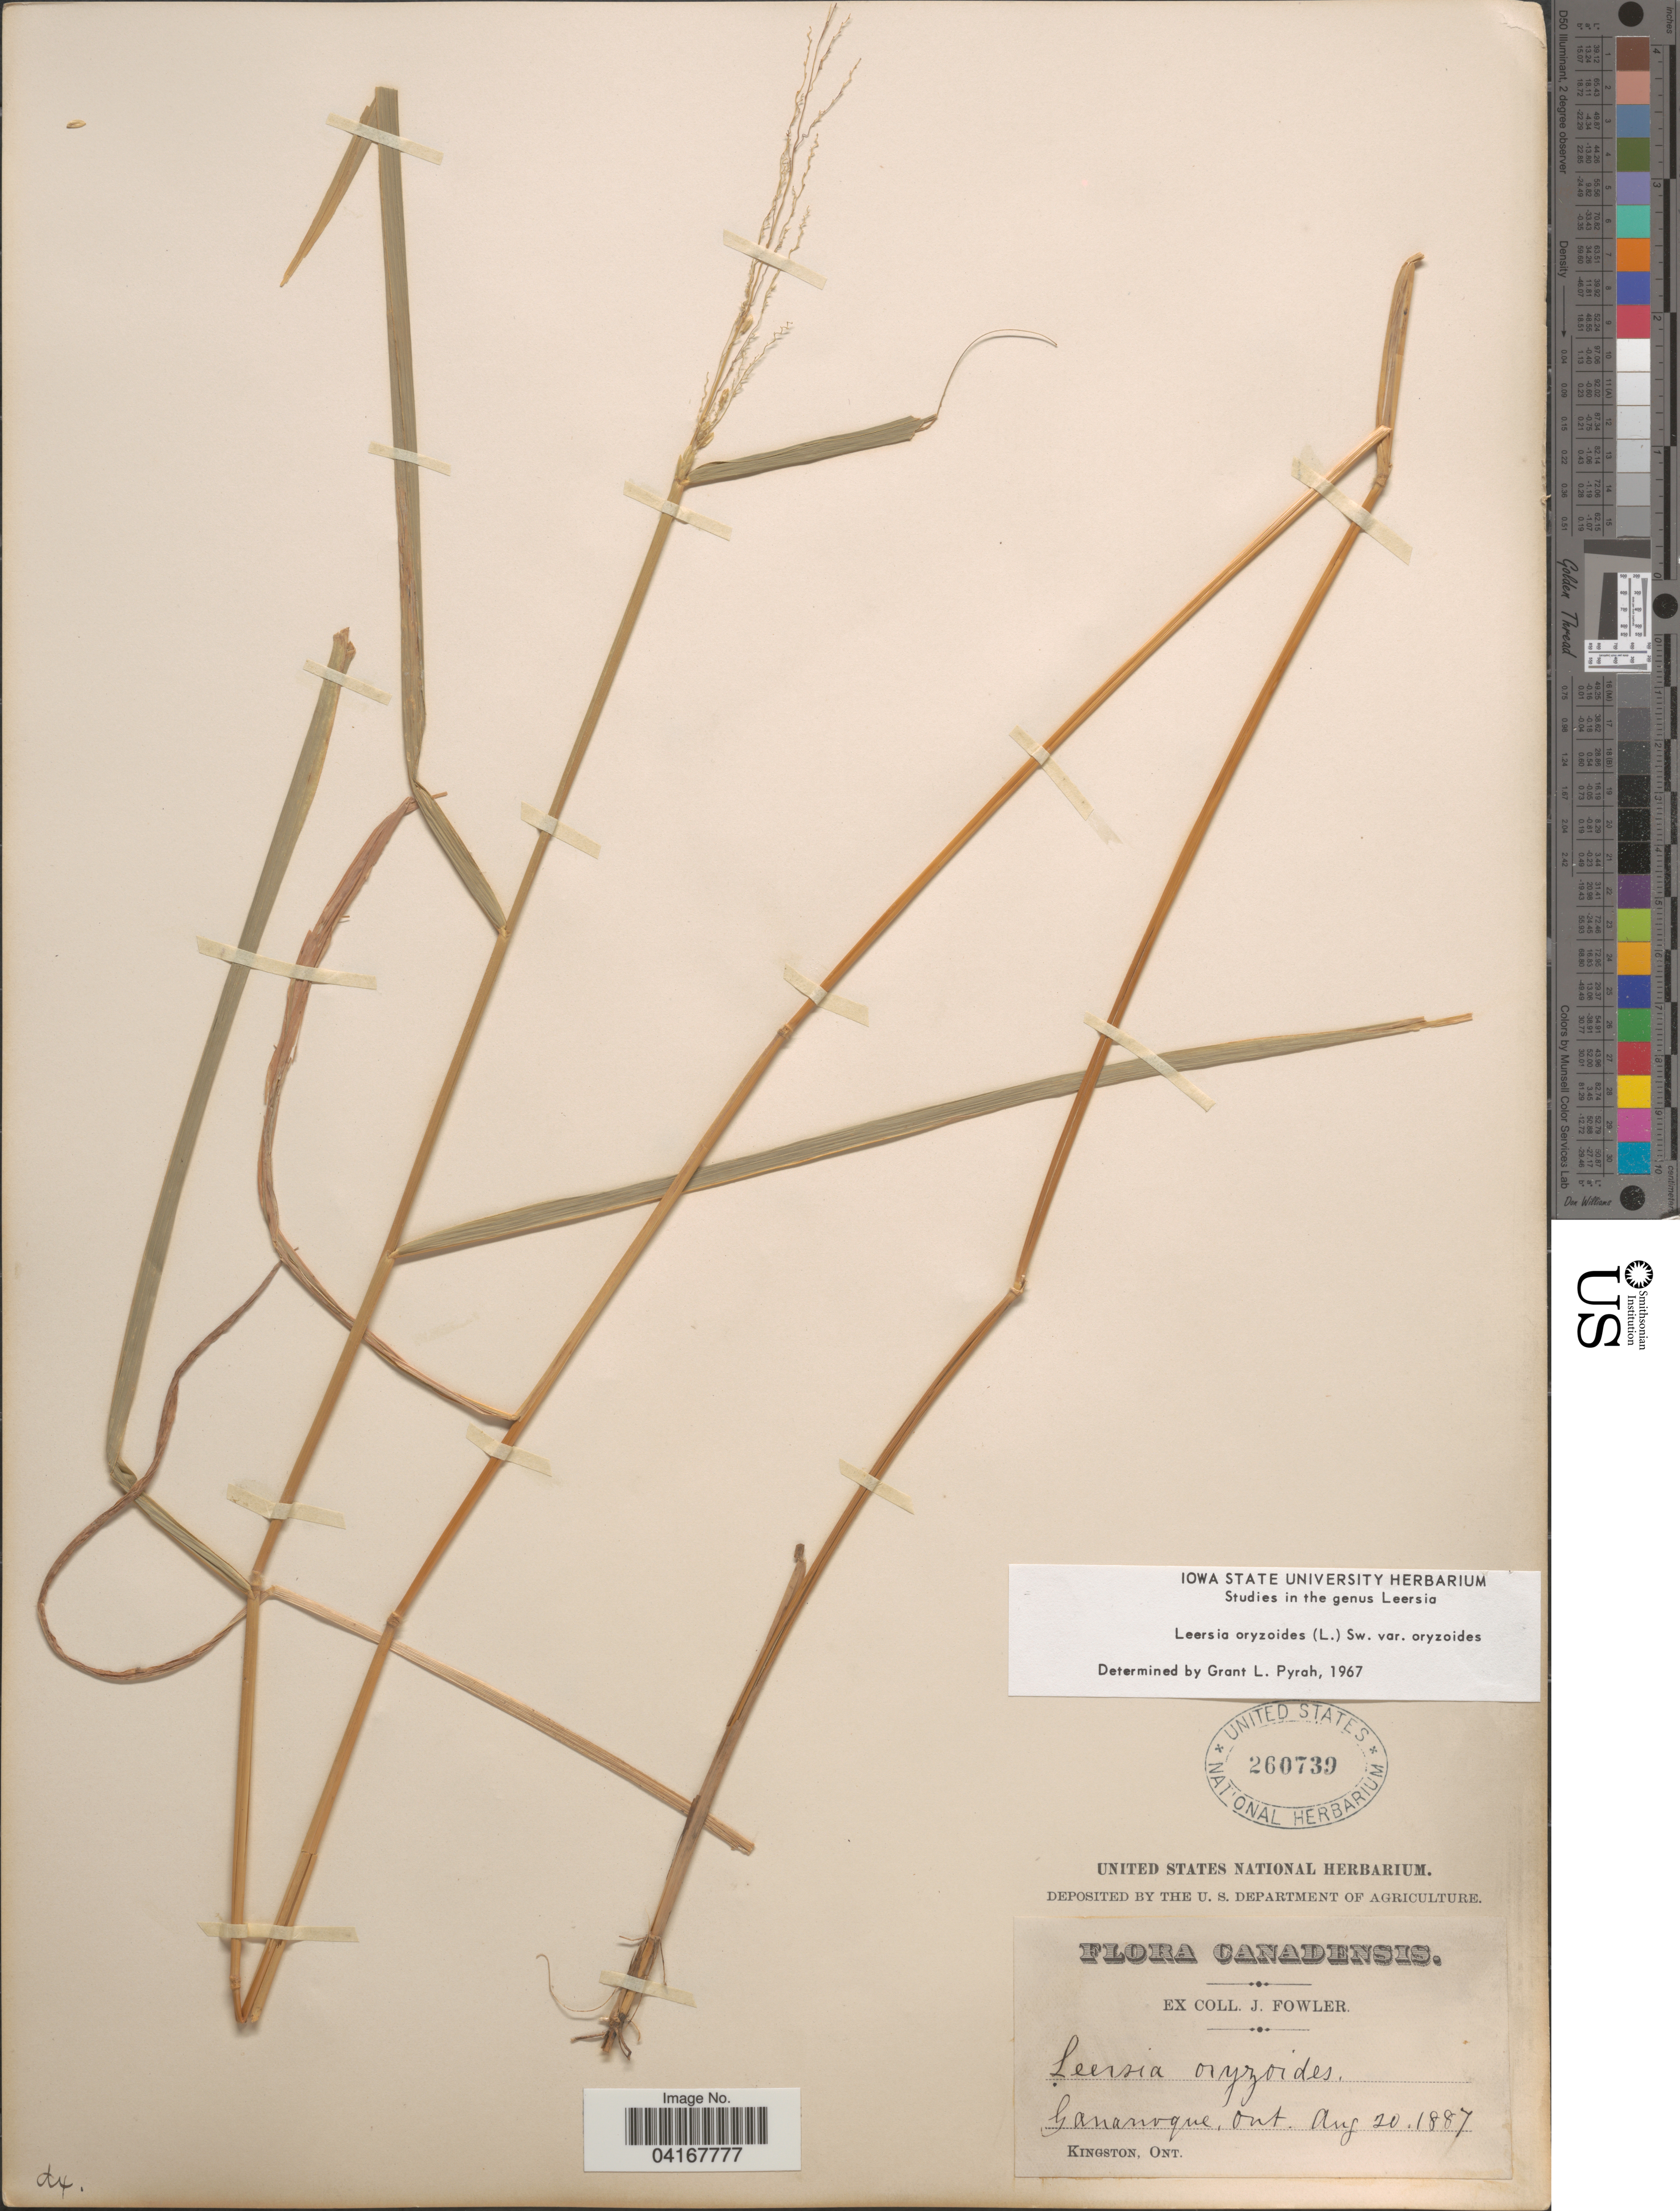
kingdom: Plantae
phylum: Tracheophyta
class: Liliopsida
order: Poales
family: Poaceae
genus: Leersia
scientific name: Leersia oryzoides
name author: (L.) Sw.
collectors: J. Fowler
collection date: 1887-08-20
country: Canada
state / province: Ontario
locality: Canadensis. Gananoque. Kingston.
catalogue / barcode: US 260739